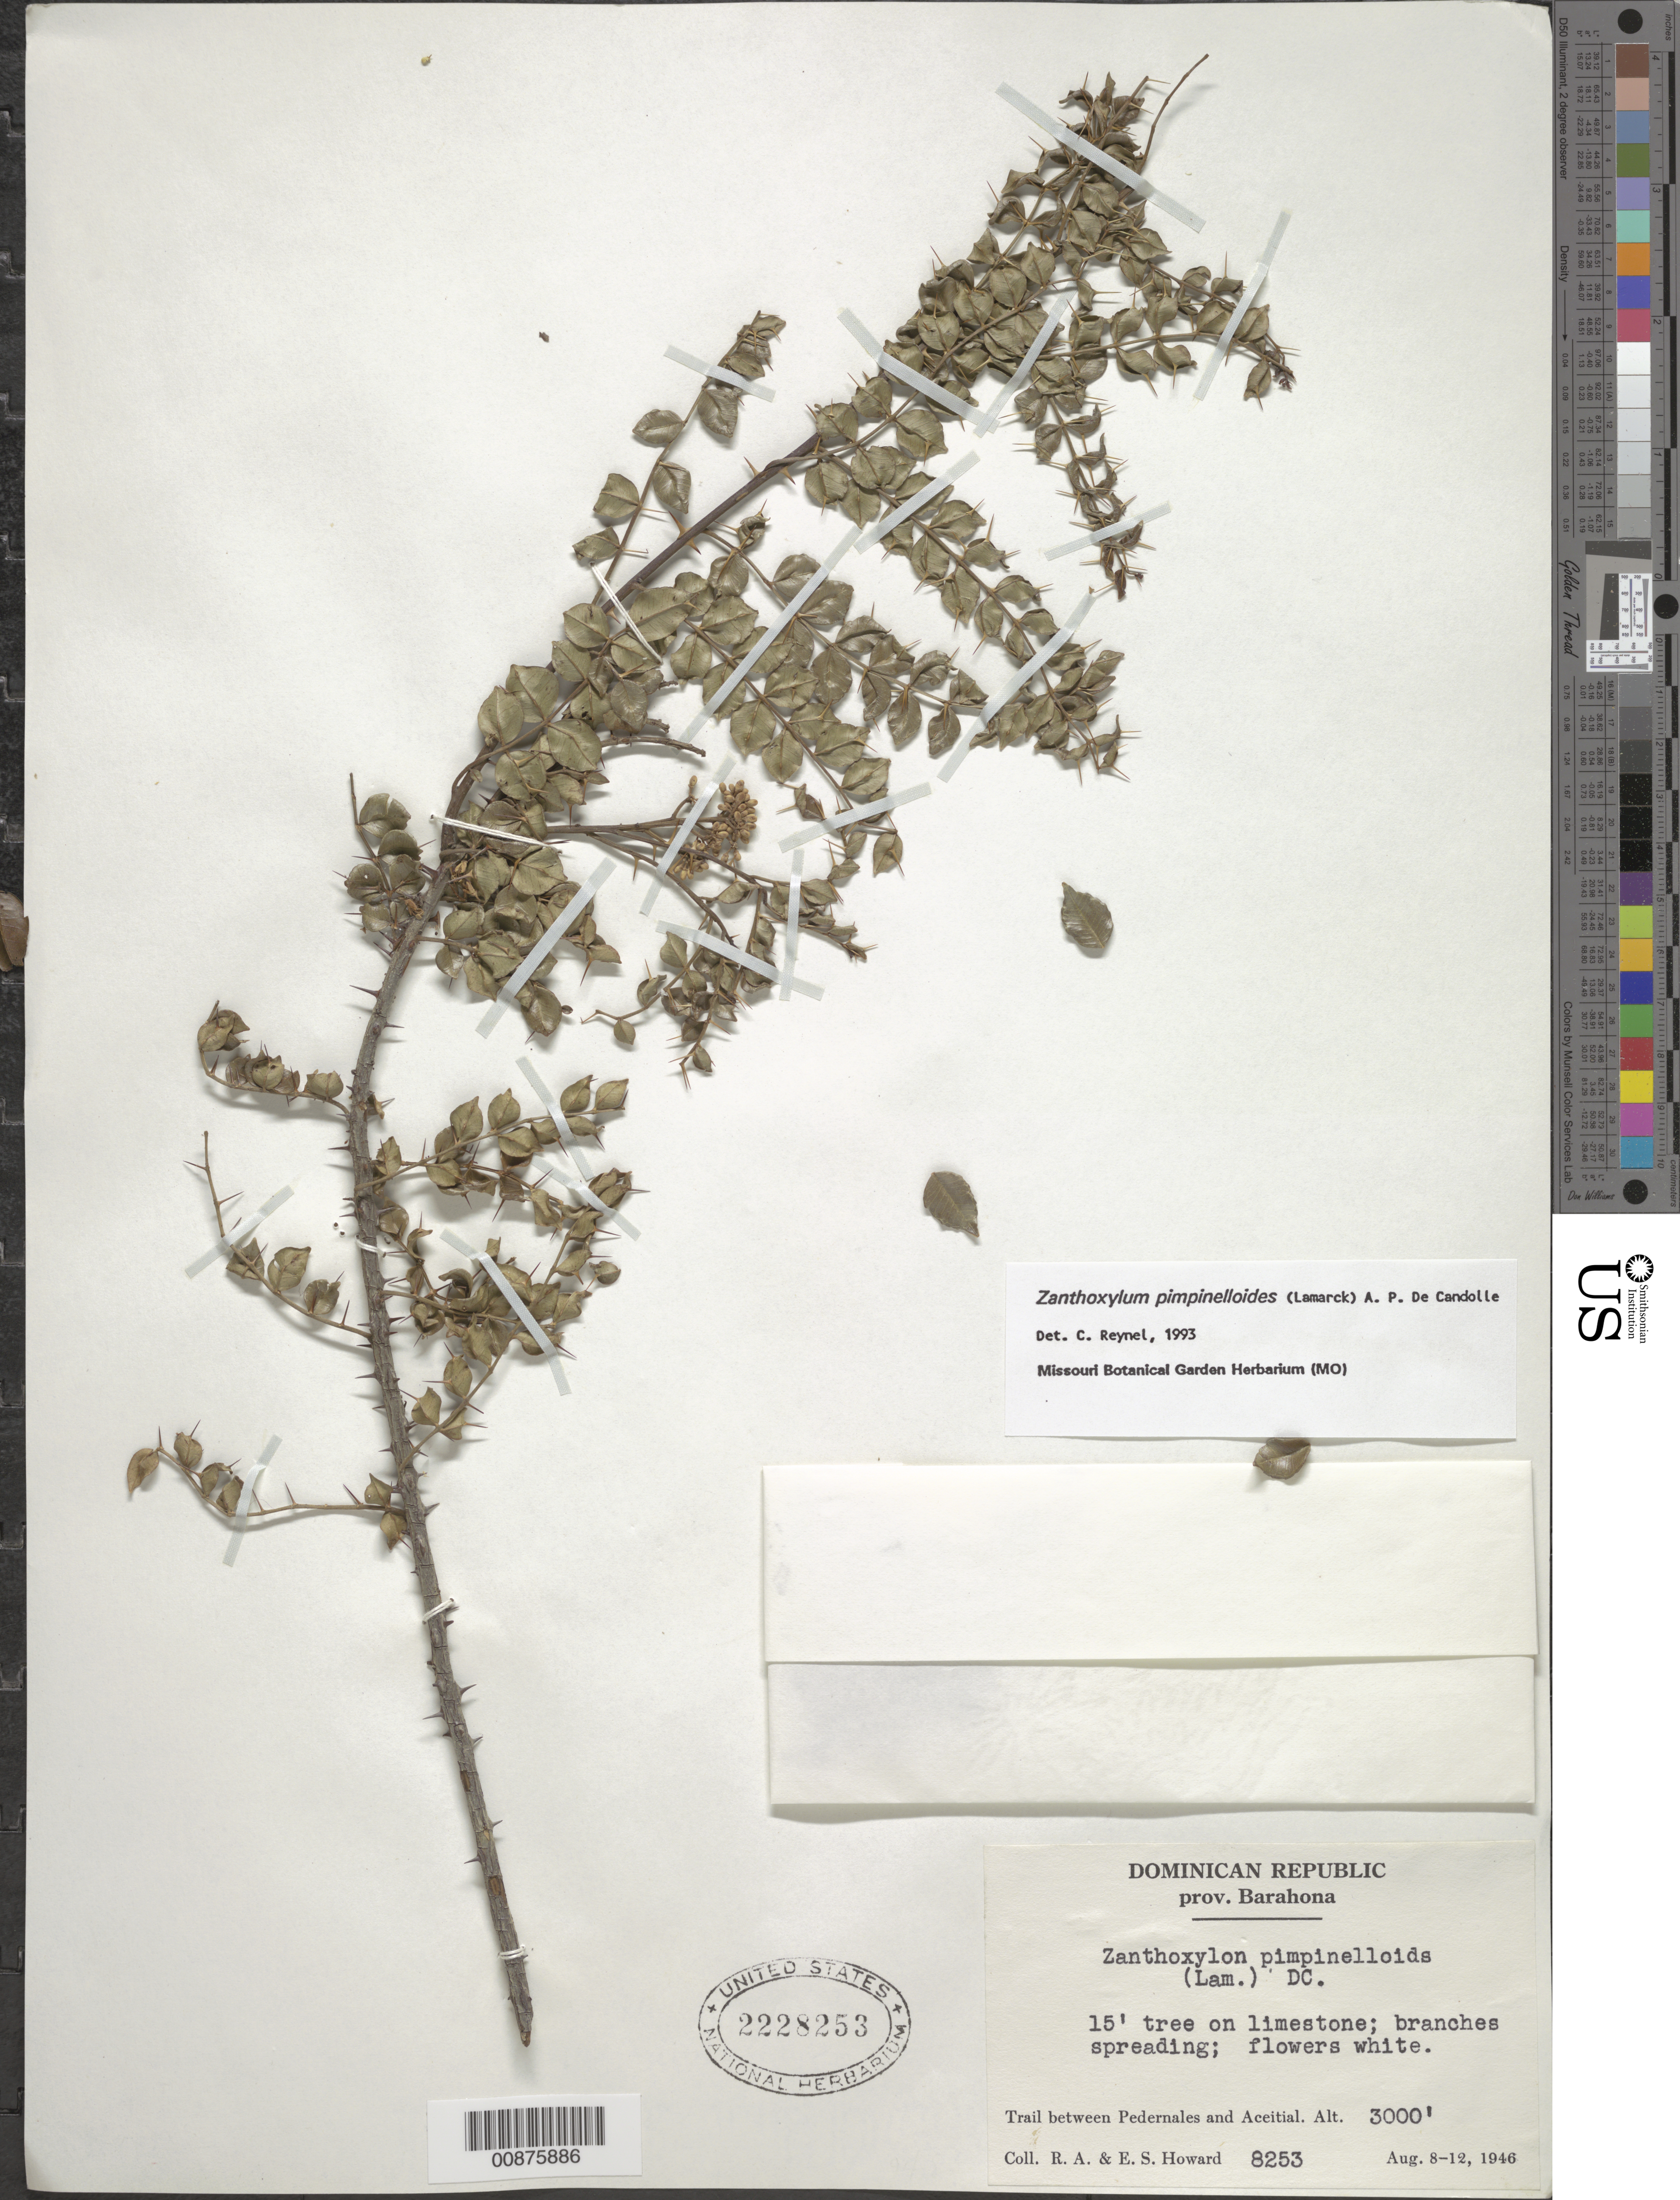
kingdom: Plantae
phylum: Tracheophyta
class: Magnoliopsida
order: Sapindales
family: Rutaceae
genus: Zanthoxylum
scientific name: Zanthoxylum pimpinelloides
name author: (Lam.) DC.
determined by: Reynel, Carlos A., (MO), Missouri Botanical Garden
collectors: R. A. Howard & E. S. Howard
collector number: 8253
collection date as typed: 08 Aug 1946 to 12 Aug 1946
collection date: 1946-08-08/1946-08-12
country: Dominican Republic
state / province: Barahona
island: Hispaniola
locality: Trail between Pedernales and Aceitial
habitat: On limestone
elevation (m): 914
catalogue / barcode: US 2228253